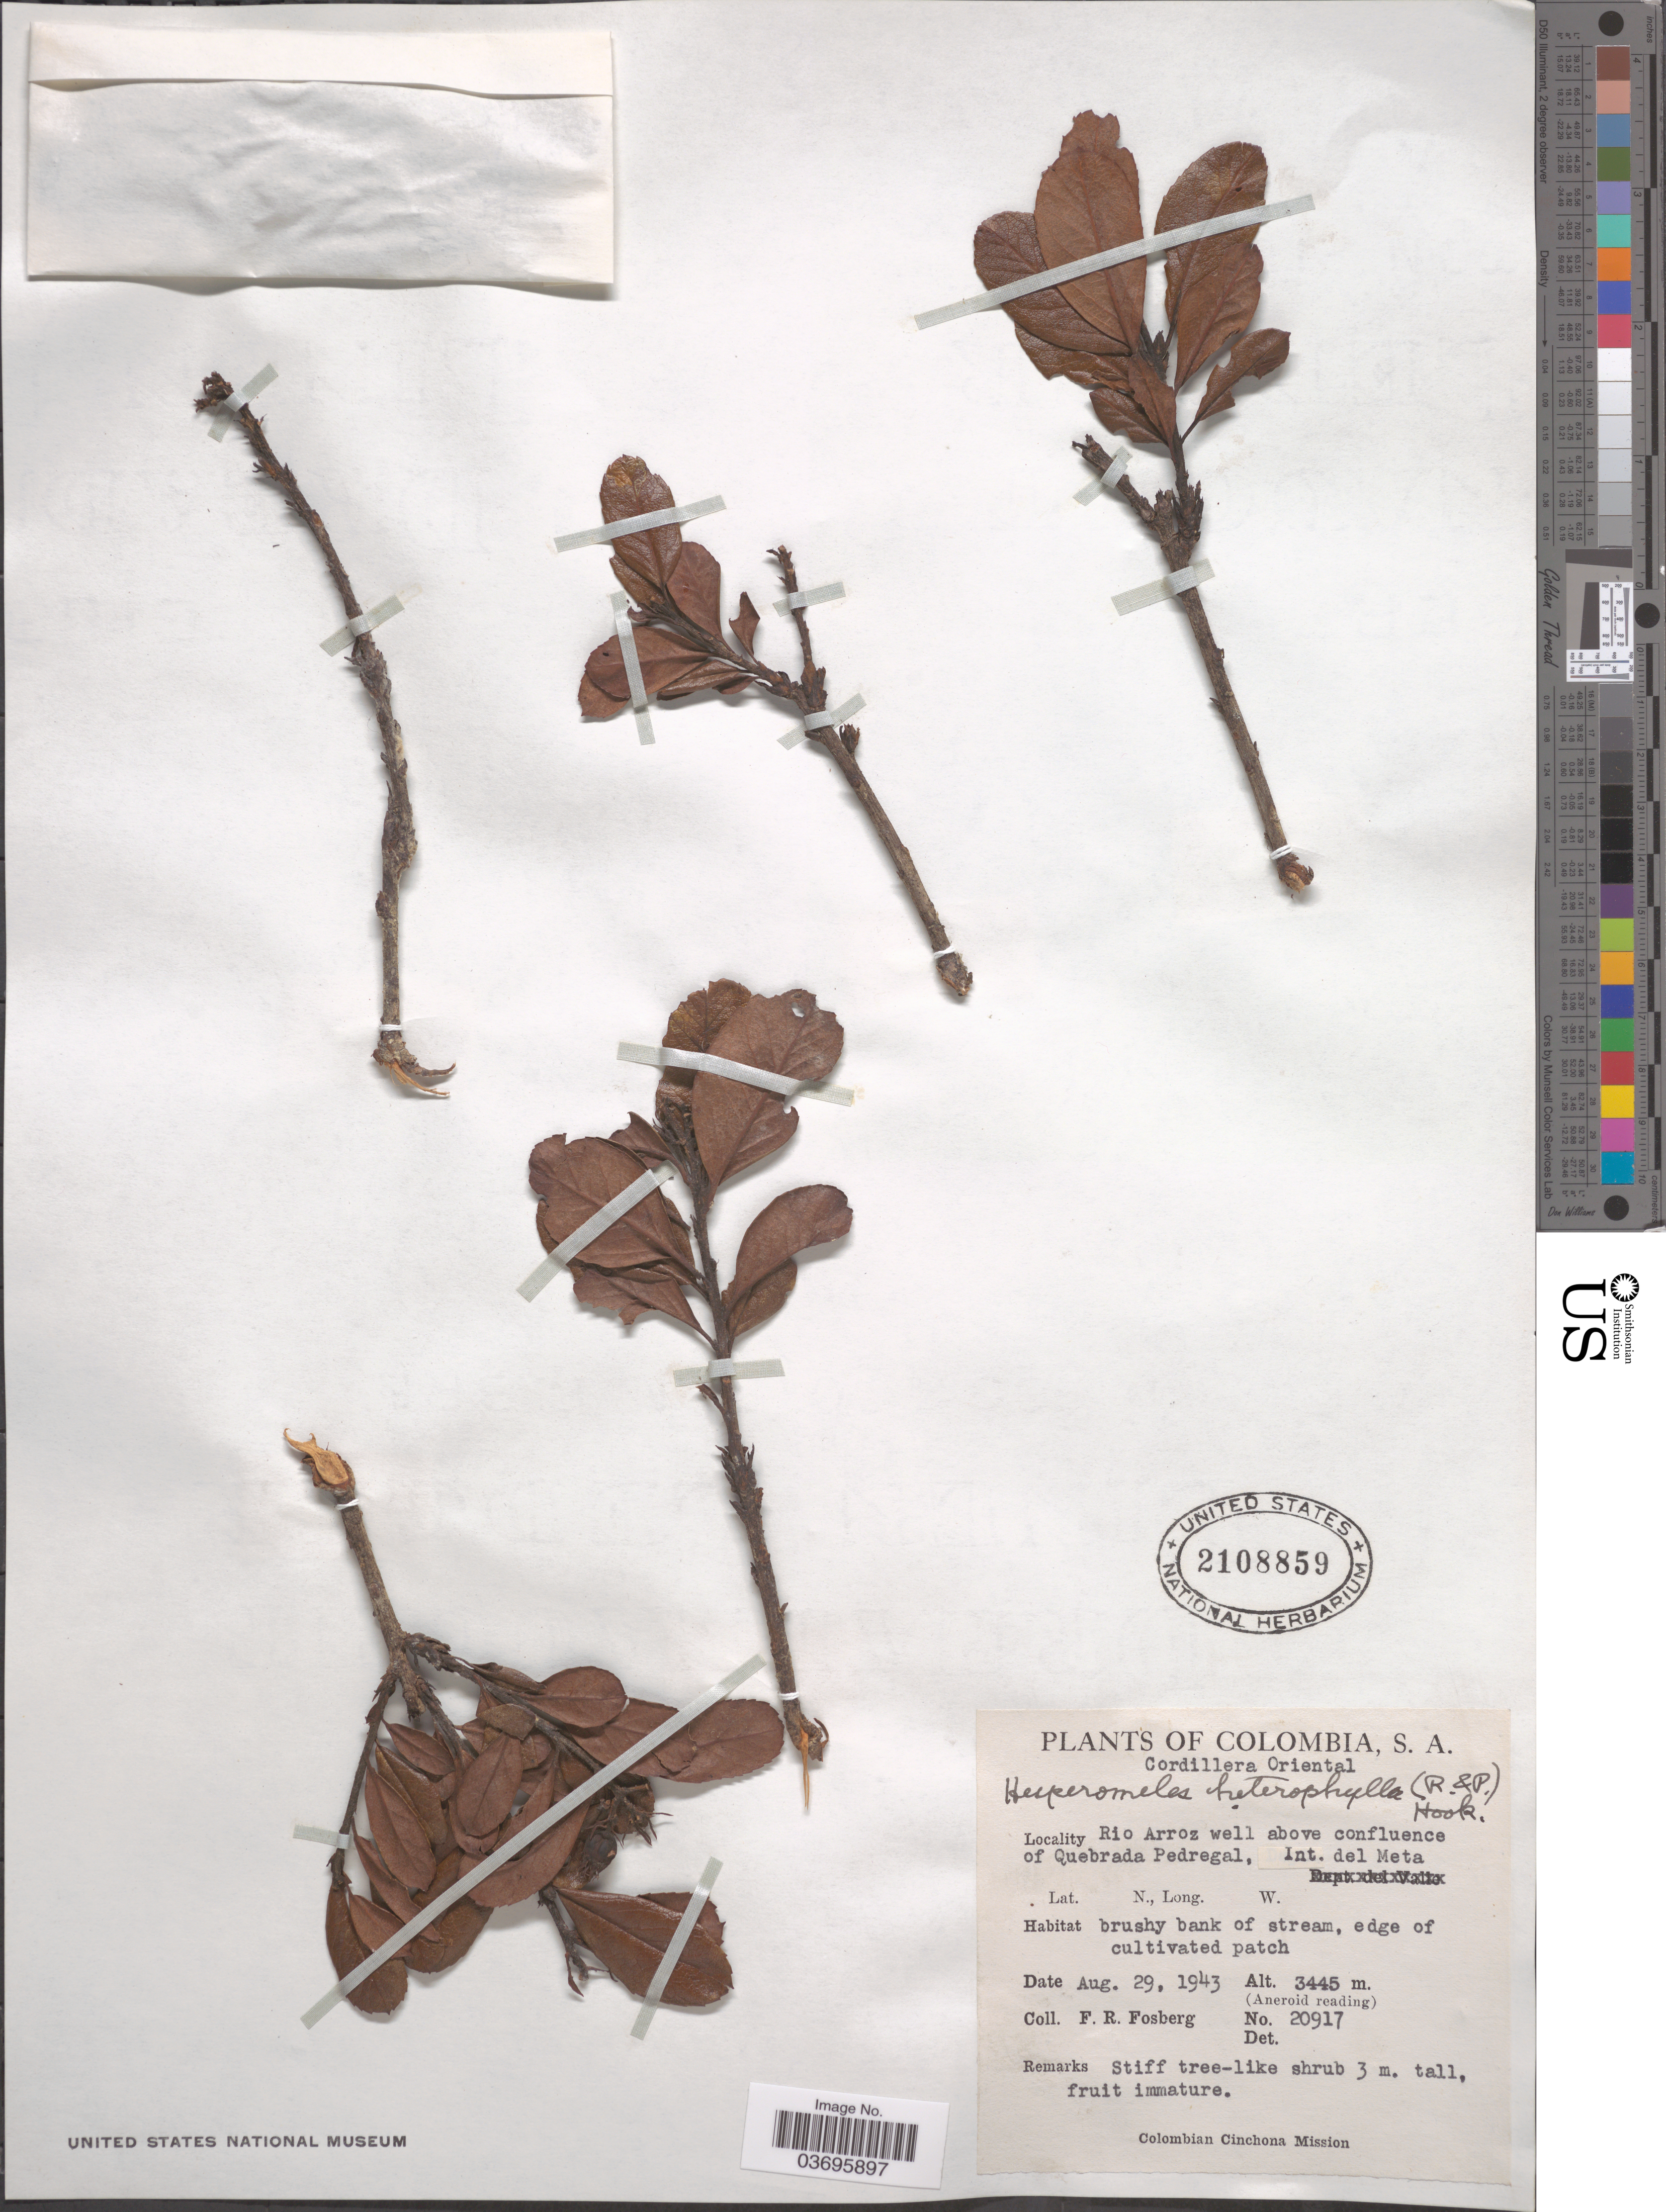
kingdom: Plantae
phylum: Tracheophyta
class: Magnoliopsida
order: Rosales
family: Rosaceae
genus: Hesperomeles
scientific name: Hesperomeles heterophylla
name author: (Ruiz & Pav.) Hook.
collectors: F. R. Fosberg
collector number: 20917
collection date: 1943-08-29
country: Colombia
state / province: Meta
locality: Cordillera Oriental. Rio Arroz well above confluence of Quebrada Pedregal, Int. del Meta.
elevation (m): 3445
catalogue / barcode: US 2108859